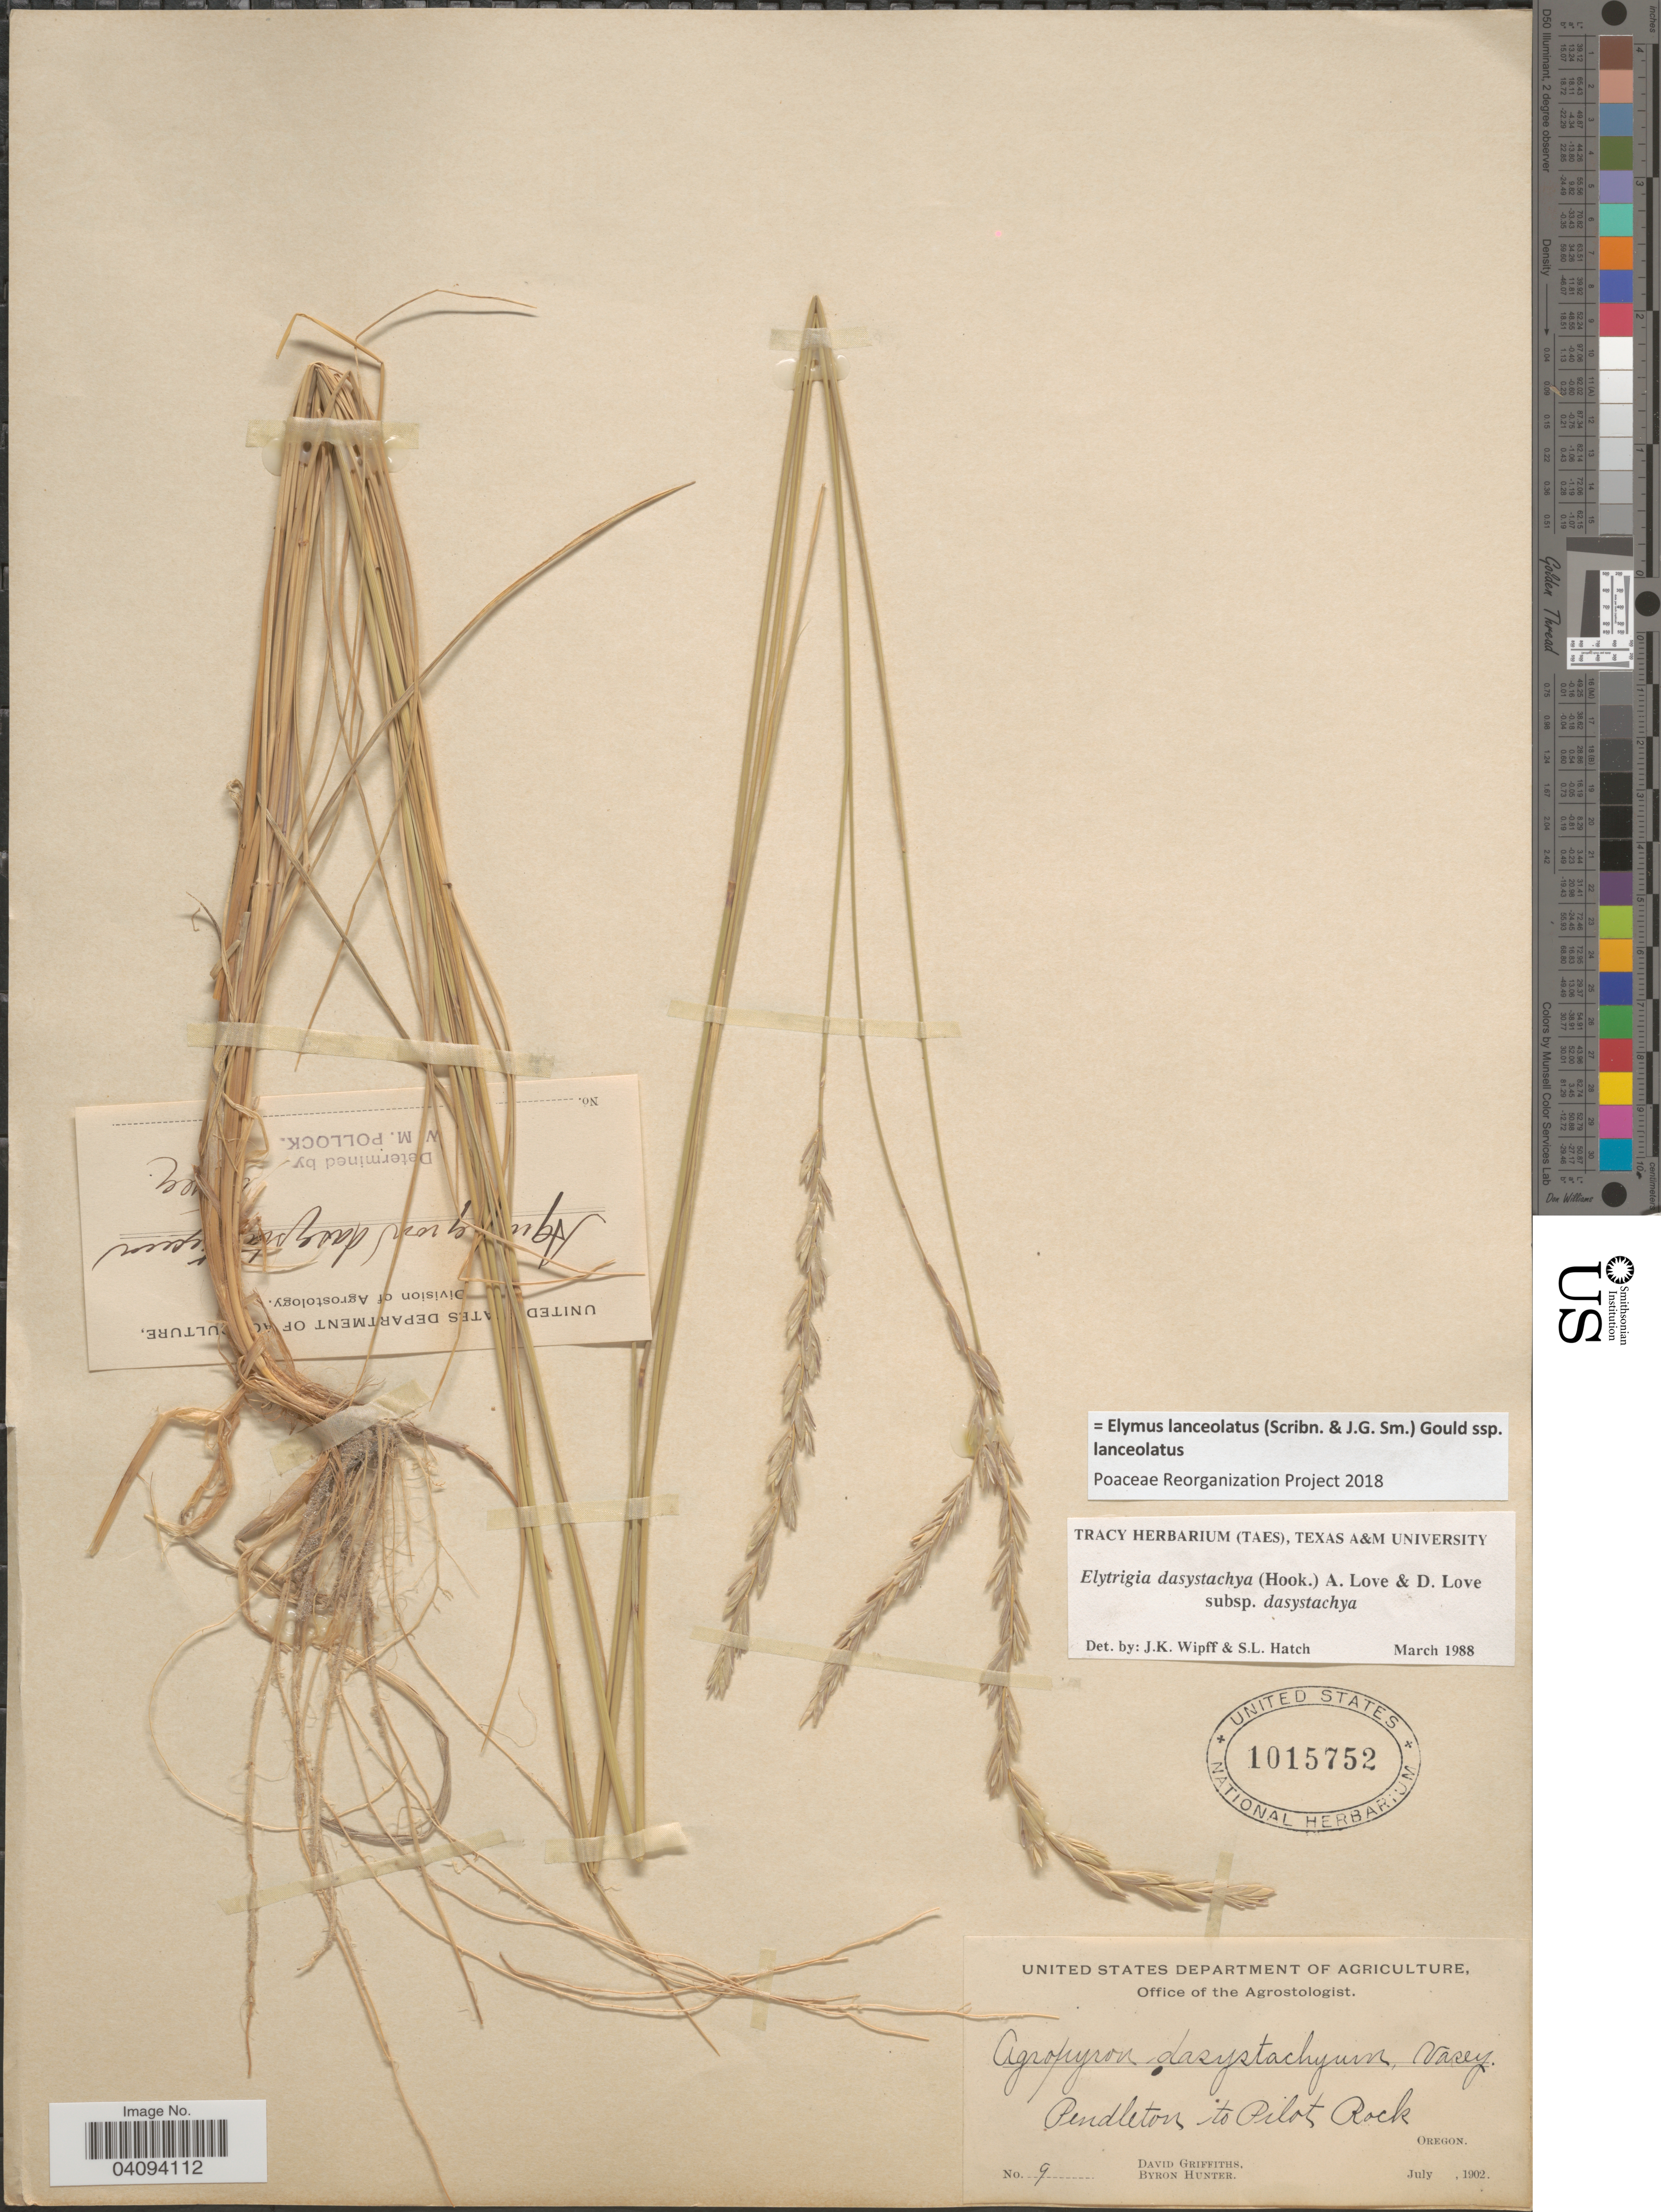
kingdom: Plantae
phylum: Tracheophyta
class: Liliopsida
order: Poales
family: Poaceae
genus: Elymus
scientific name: Elymus lanceolatus subsp. lanceolatus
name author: (Scribn. & J.G. Sm.) Gould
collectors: D. Griffiths & B. Hunter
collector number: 9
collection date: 1902-07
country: United States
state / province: Oregon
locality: Pendleton to Pilot Rock.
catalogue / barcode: US 1015752